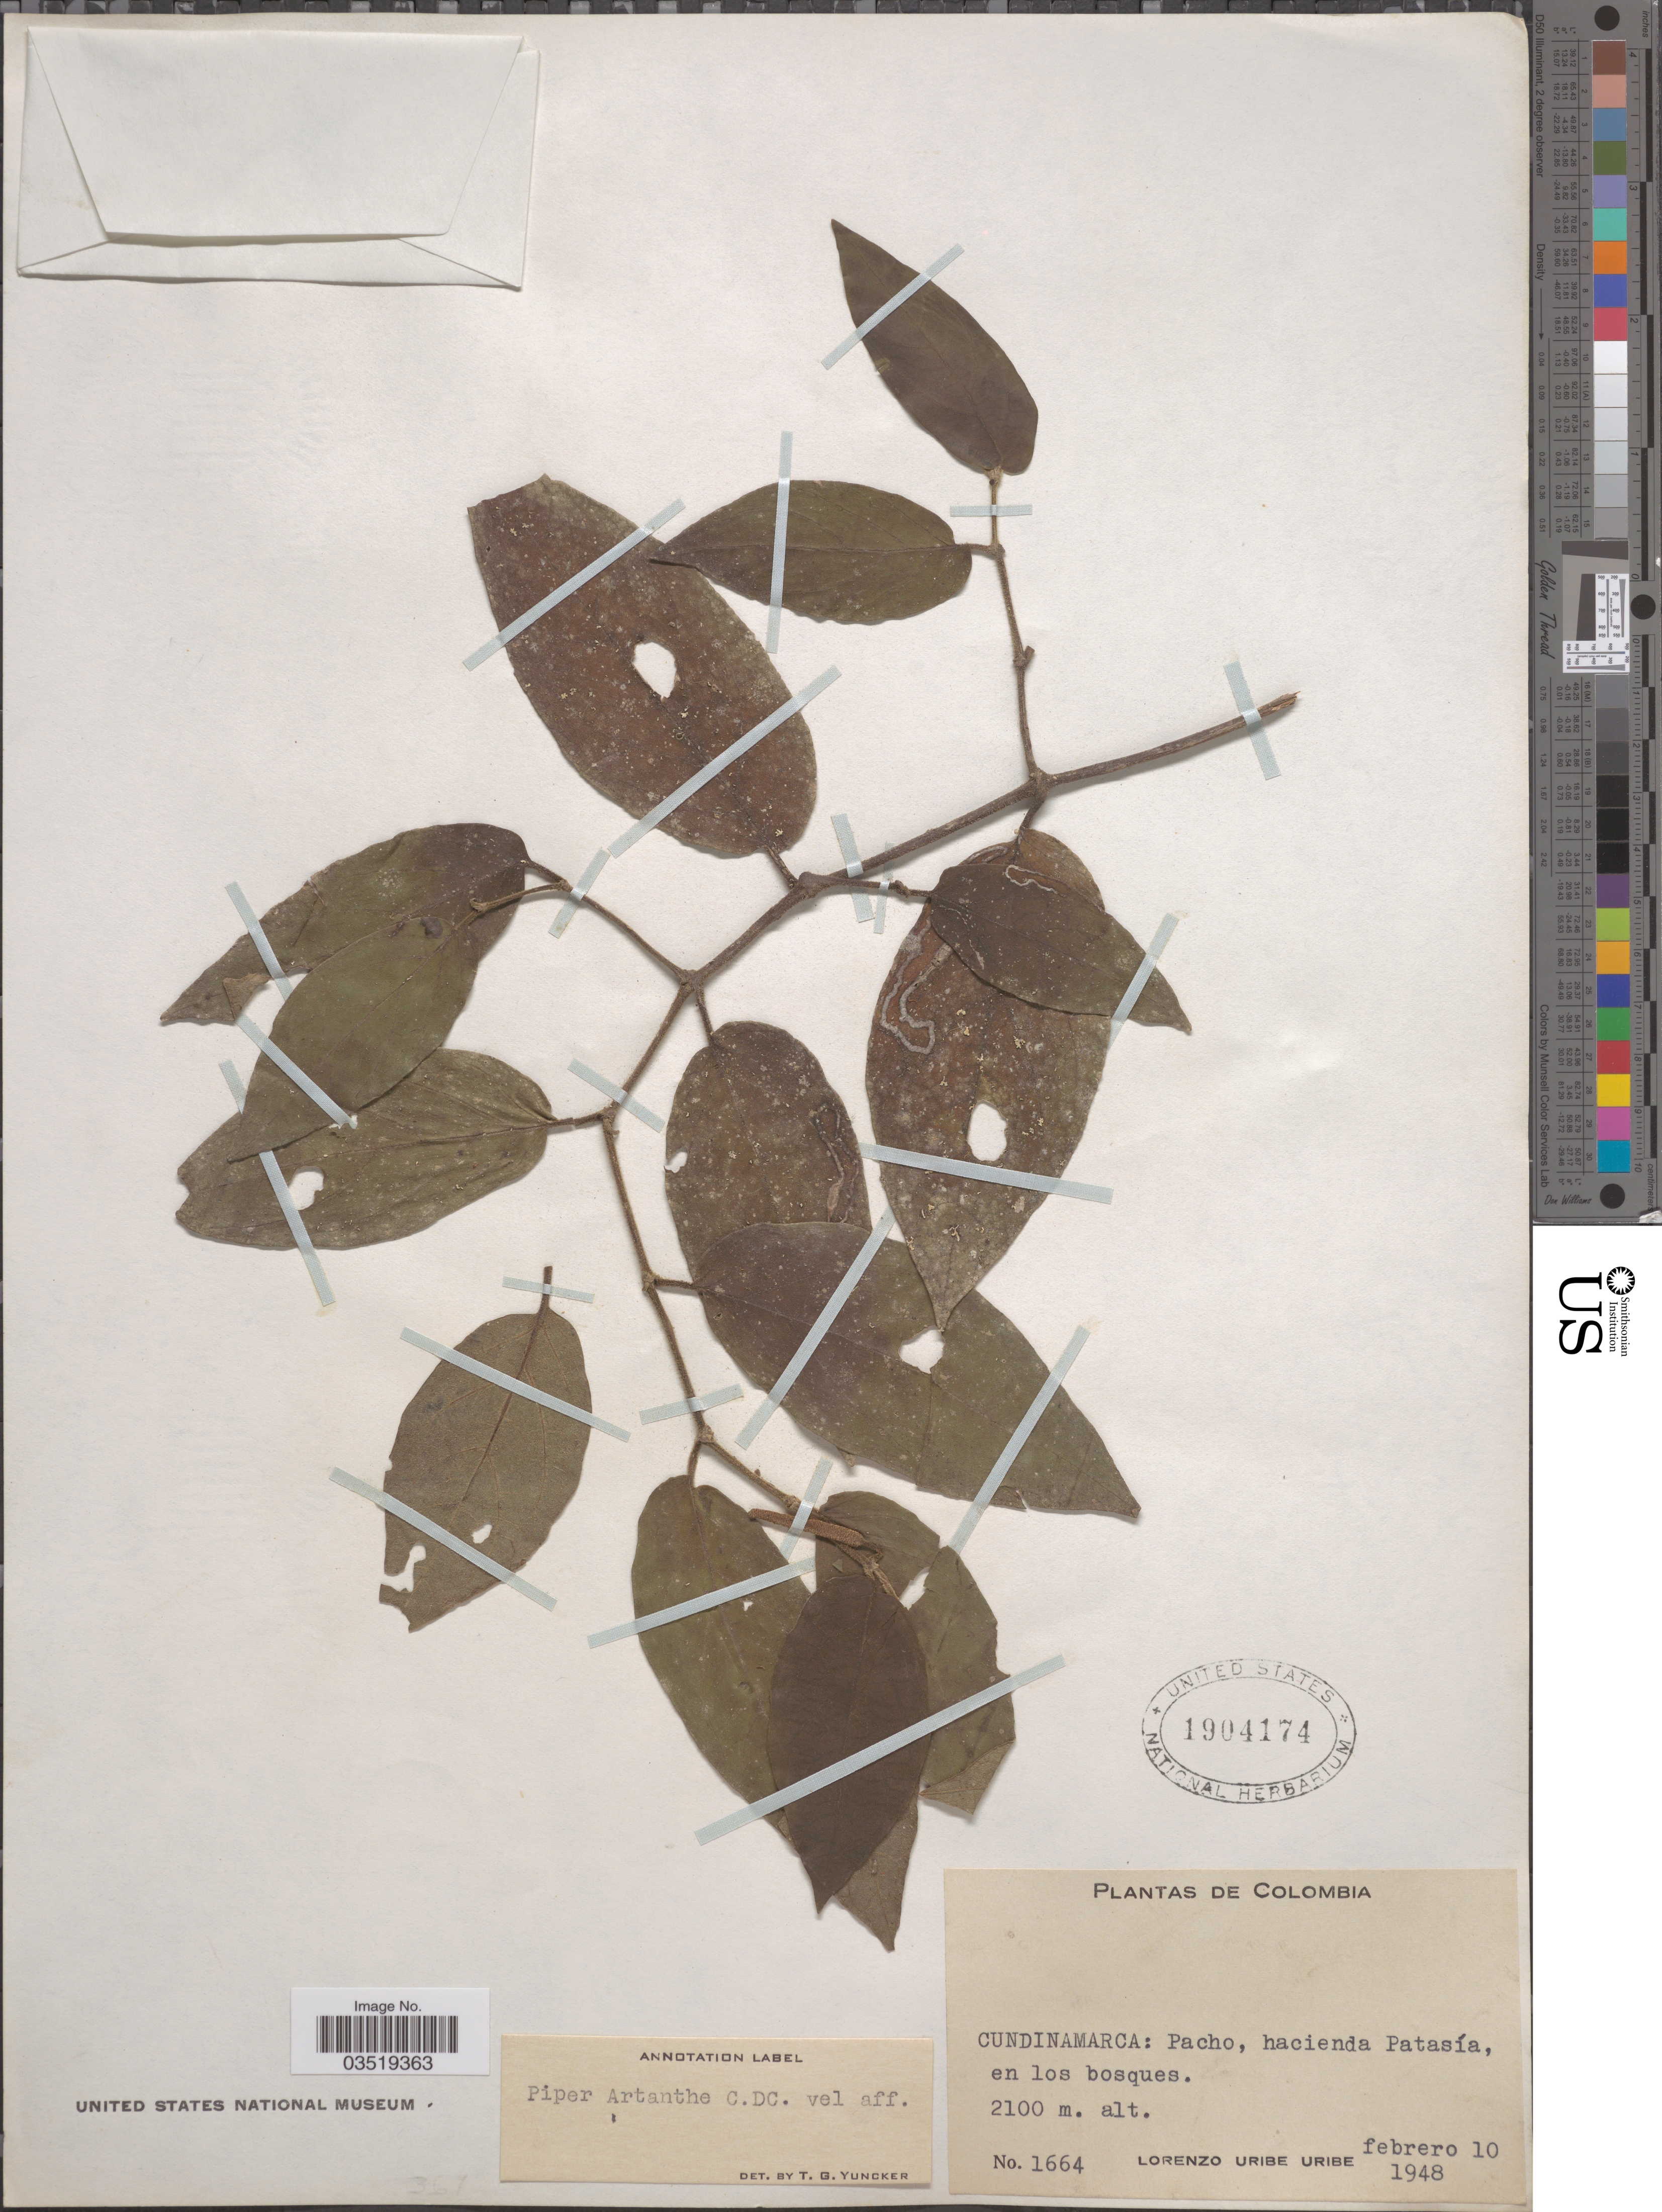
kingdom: Plantae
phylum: Tracheophyta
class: Magnoliopsida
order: Piperales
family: Piperaceae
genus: Piper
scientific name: Piper artanthe var. strigosum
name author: Trel. & Yunck.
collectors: L. Uribe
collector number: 1664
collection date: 1948-02-10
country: Colombia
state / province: Cundinamarca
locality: Pacho, hacienda Patasía en los bosques.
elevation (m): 2100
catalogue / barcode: US 1904174